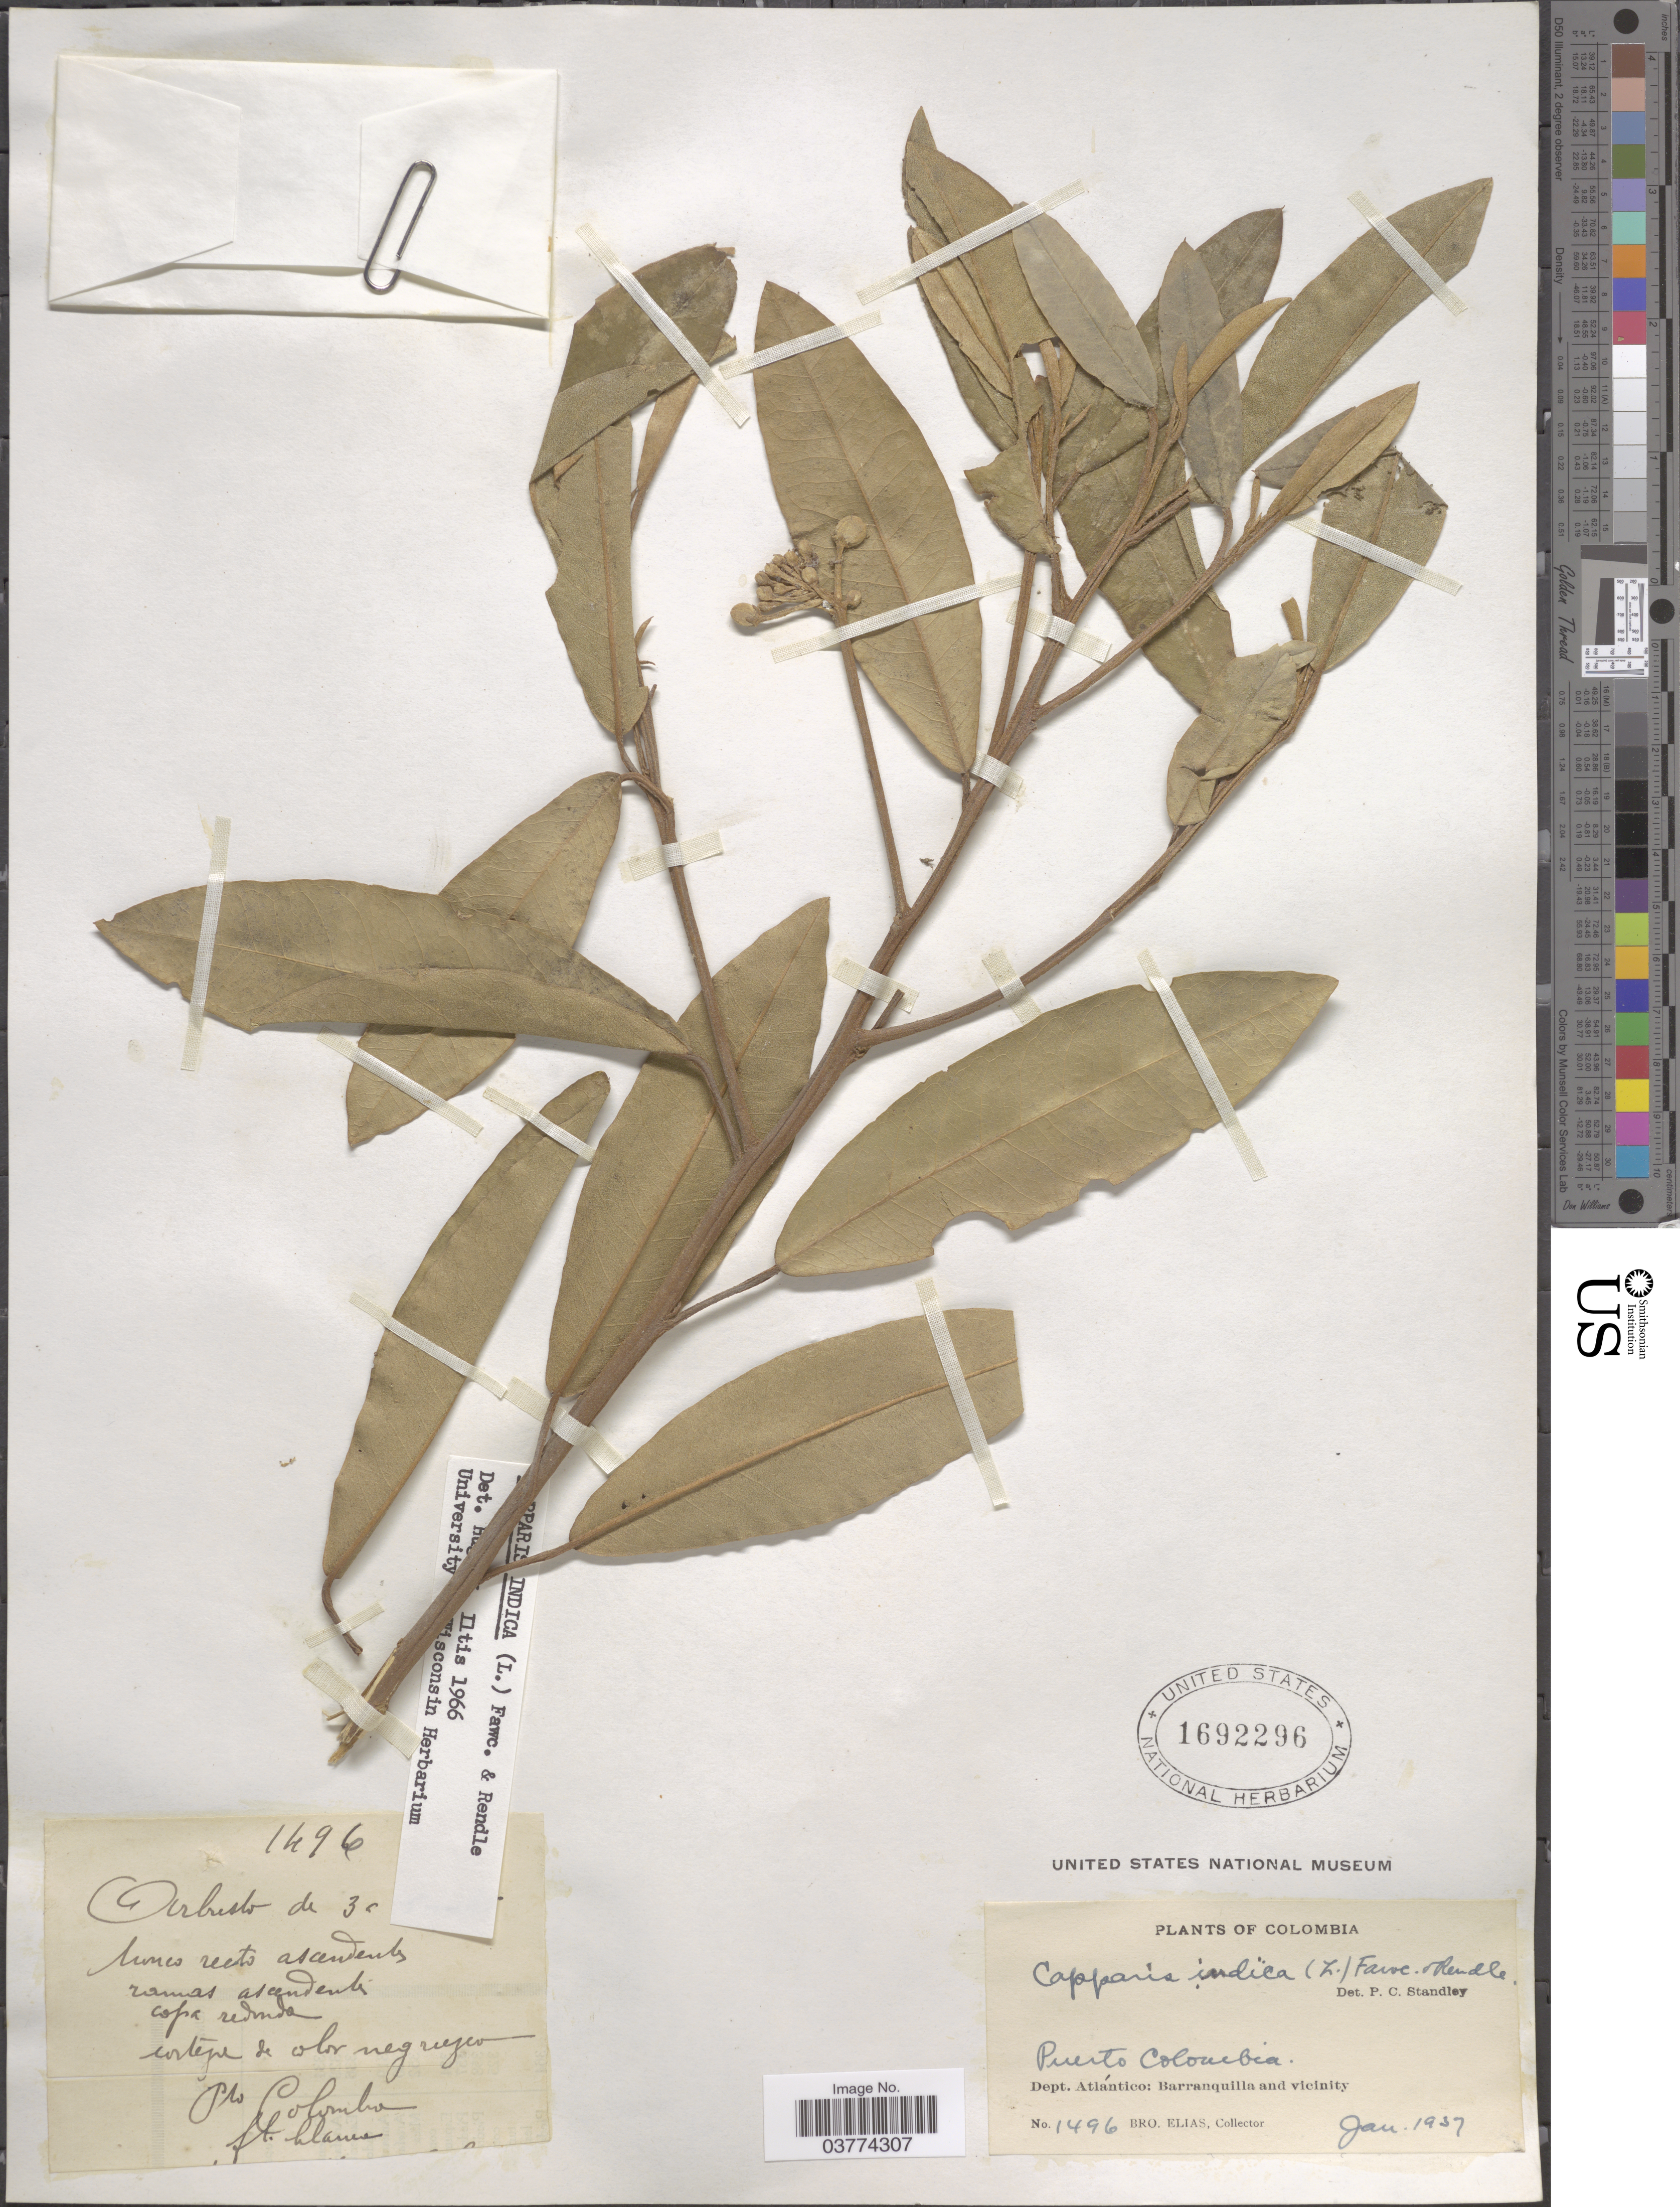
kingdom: Plantae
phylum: Tracheophyta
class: Magnoliopsida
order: Brassicales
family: Capparaceae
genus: Quadrella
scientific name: Quadrella indica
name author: (L.) Iltis & Cornejo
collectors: Bro. Elias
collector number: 1496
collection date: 1937-01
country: Colombia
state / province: Atlántico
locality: Puerto Colombia. Dept. Atlántico: Barranquilla and vicinity.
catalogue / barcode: US 1692296